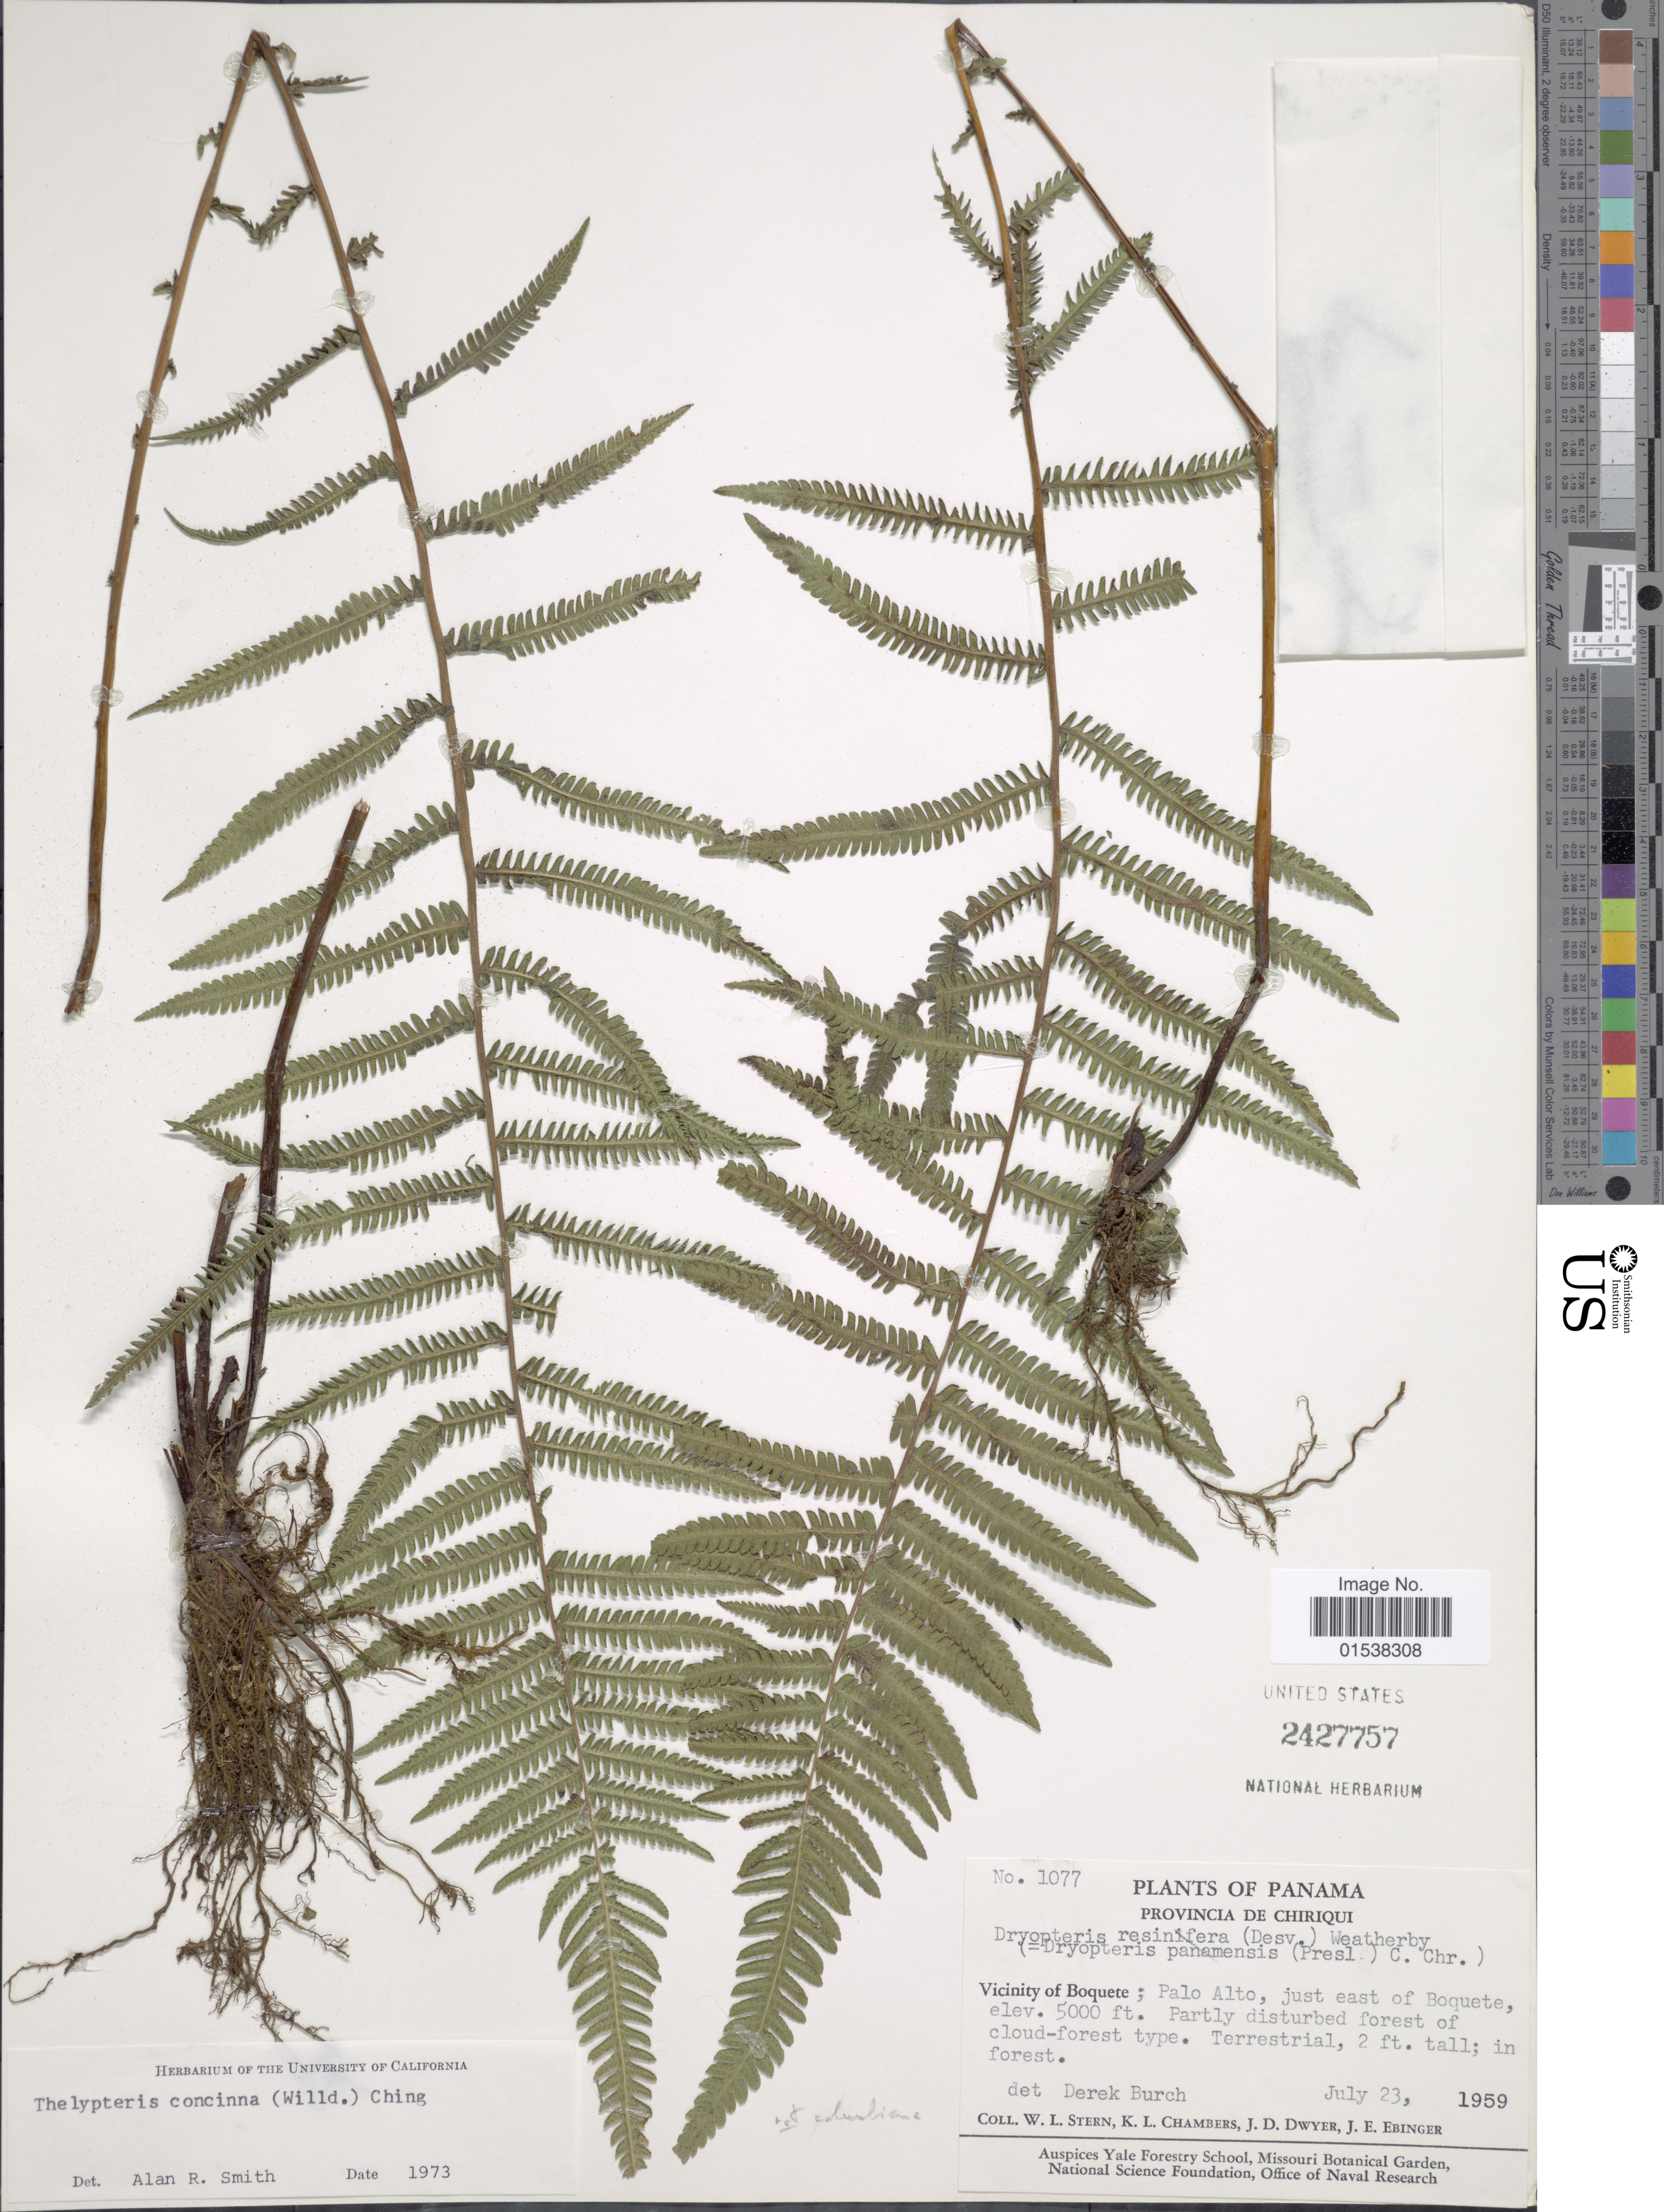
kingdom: Plantae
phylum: Tracheophyta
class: Polypodiopsida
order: Polypodiales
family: Thelypteridaceae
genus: Amauropelta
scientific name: Amauropelta concinna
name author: (Willd.) Pic. Serm.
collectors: W. L. Stern, K. Chambers, J. D. Dwyer & J. Ebinger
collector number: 1077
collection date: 1959-07-23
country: Panama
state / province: Chiriqui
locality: Provincia de Chiriqui, Vicinity of Boquete; Palo Alto, just east of Boquete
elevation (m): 1524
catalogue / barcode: US 2427757